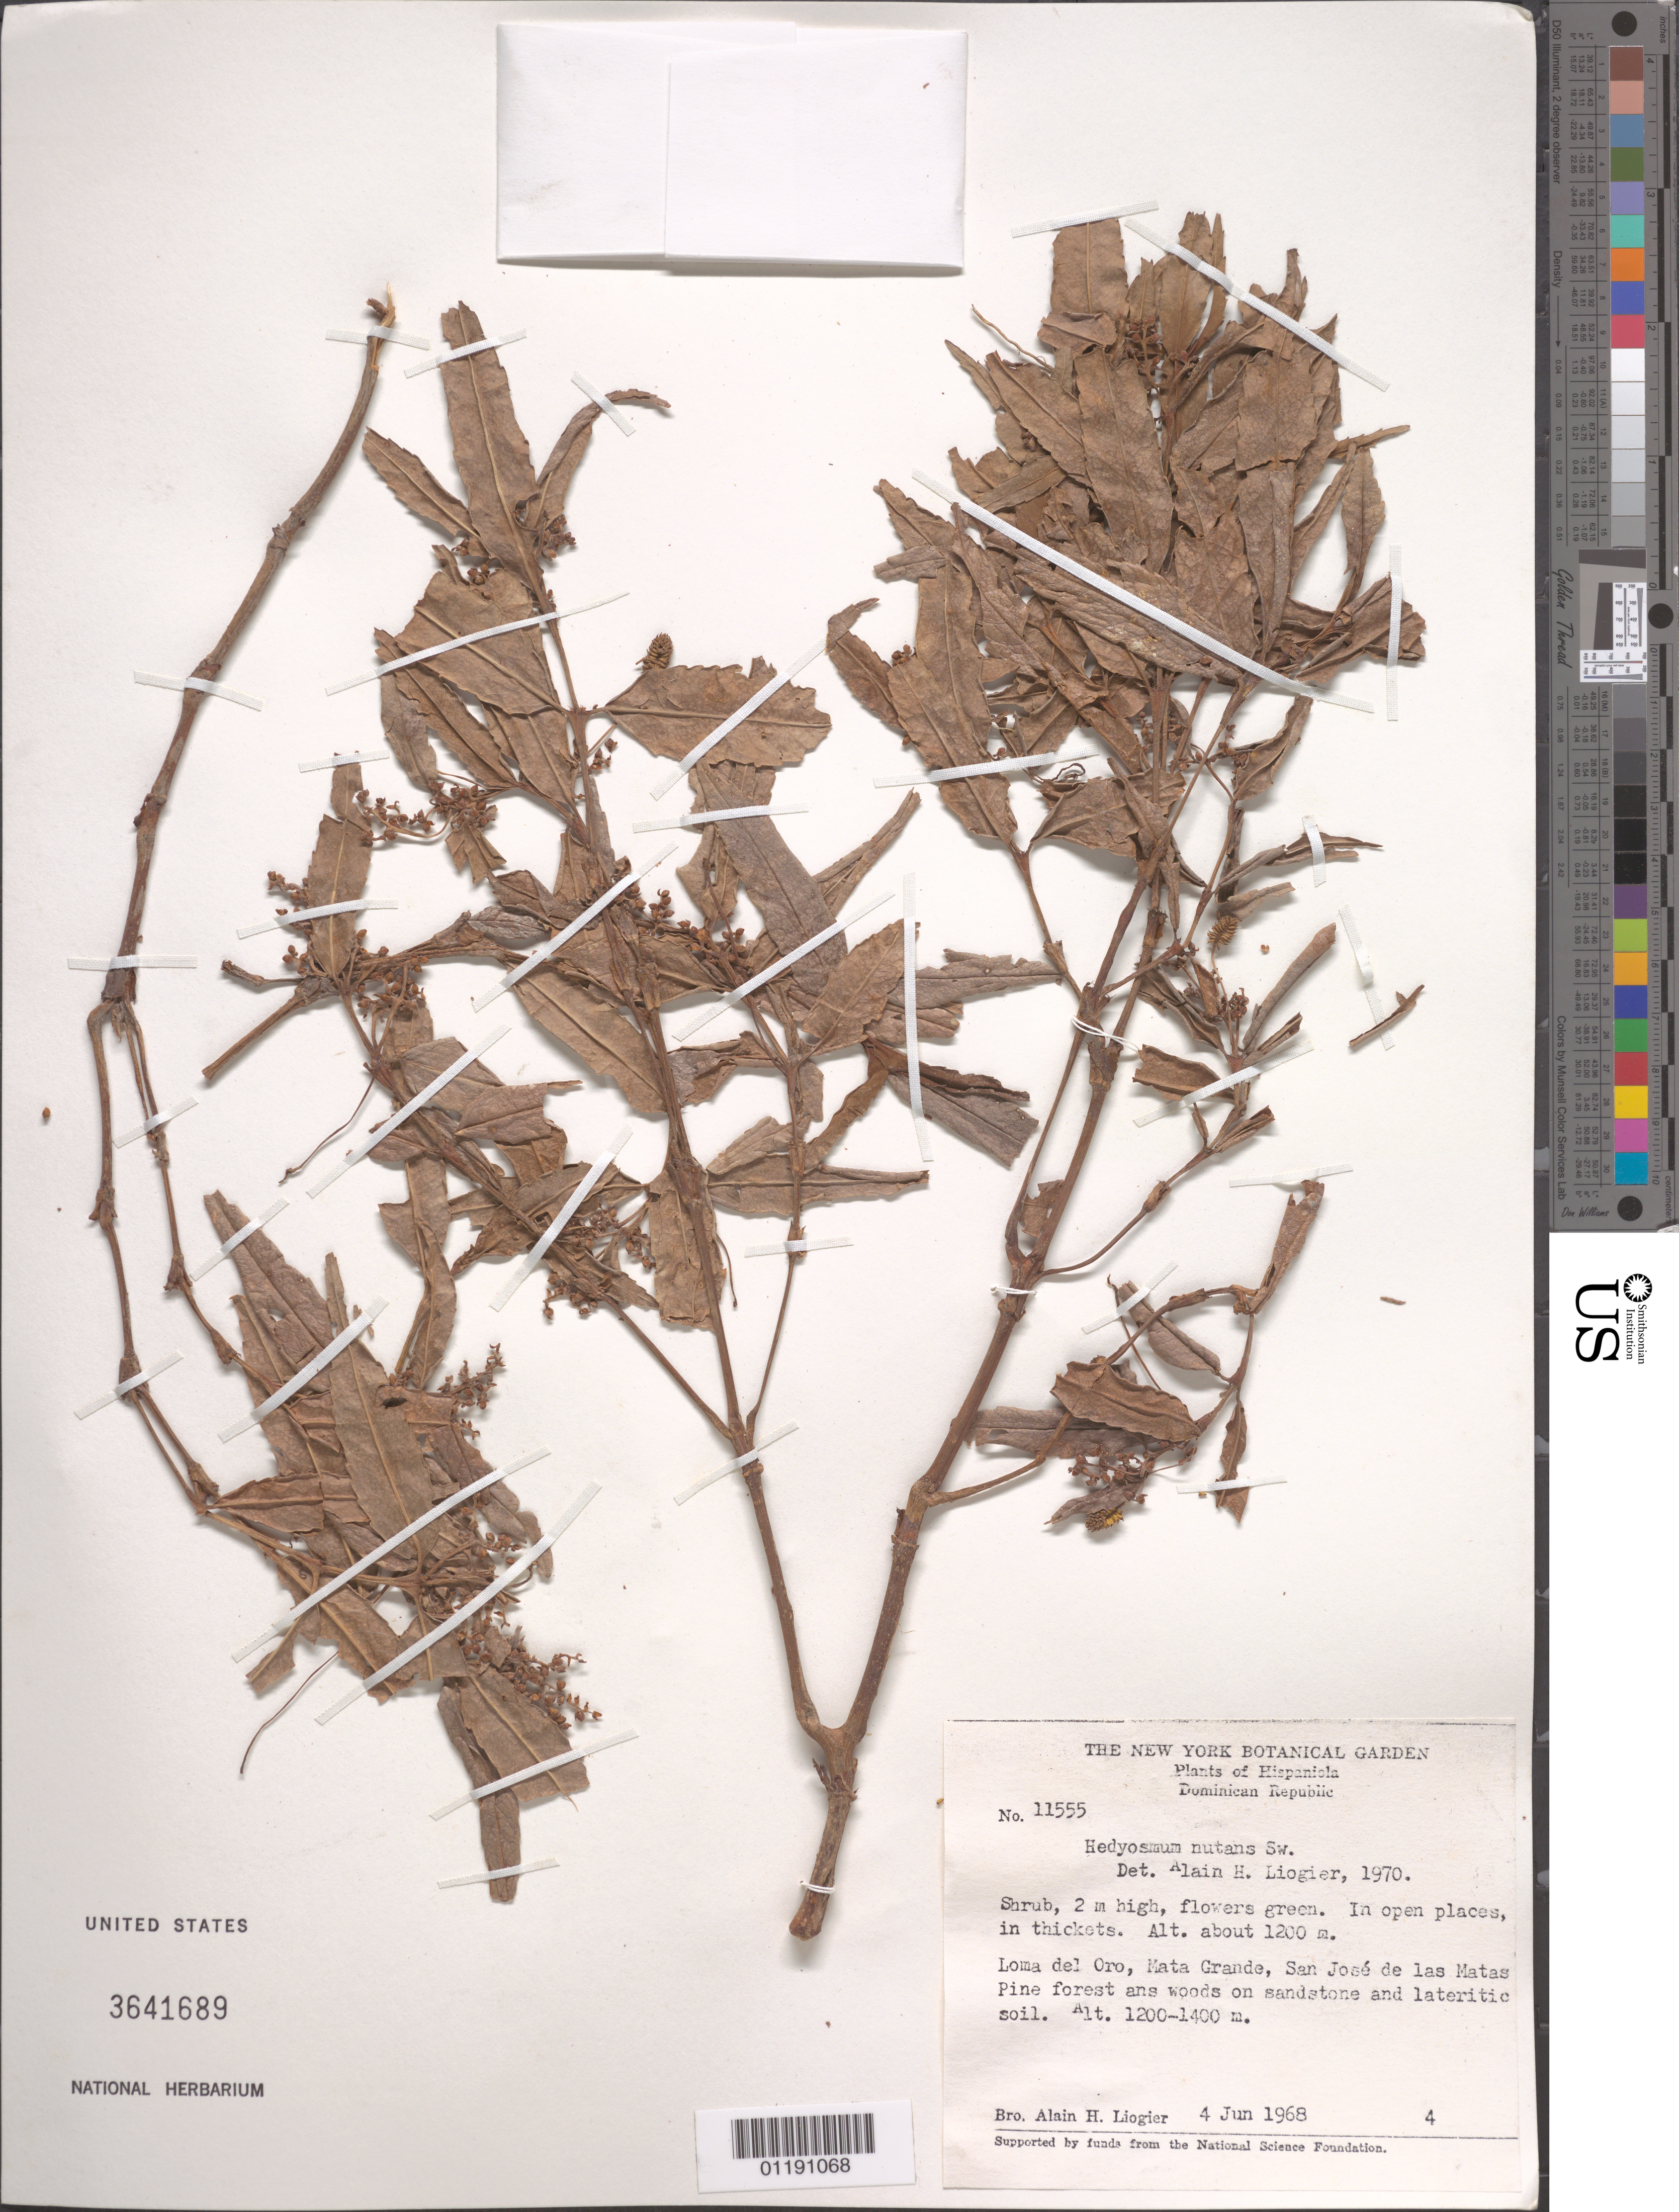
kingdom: Plantae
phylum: Tracheophyta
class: Magnoliopsida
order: Chloranthales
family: Chloranthaceae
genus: Hedyosmum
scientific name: Hedyosmum nutans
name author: Sw.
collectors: A. H. Liogier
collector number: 11555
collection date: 1968-06-04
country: Dominican Republic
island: Hispaniola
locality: Loma del Oro, Mata Grande, San José de las Matas.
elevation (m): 1200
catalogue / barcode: US 3641689